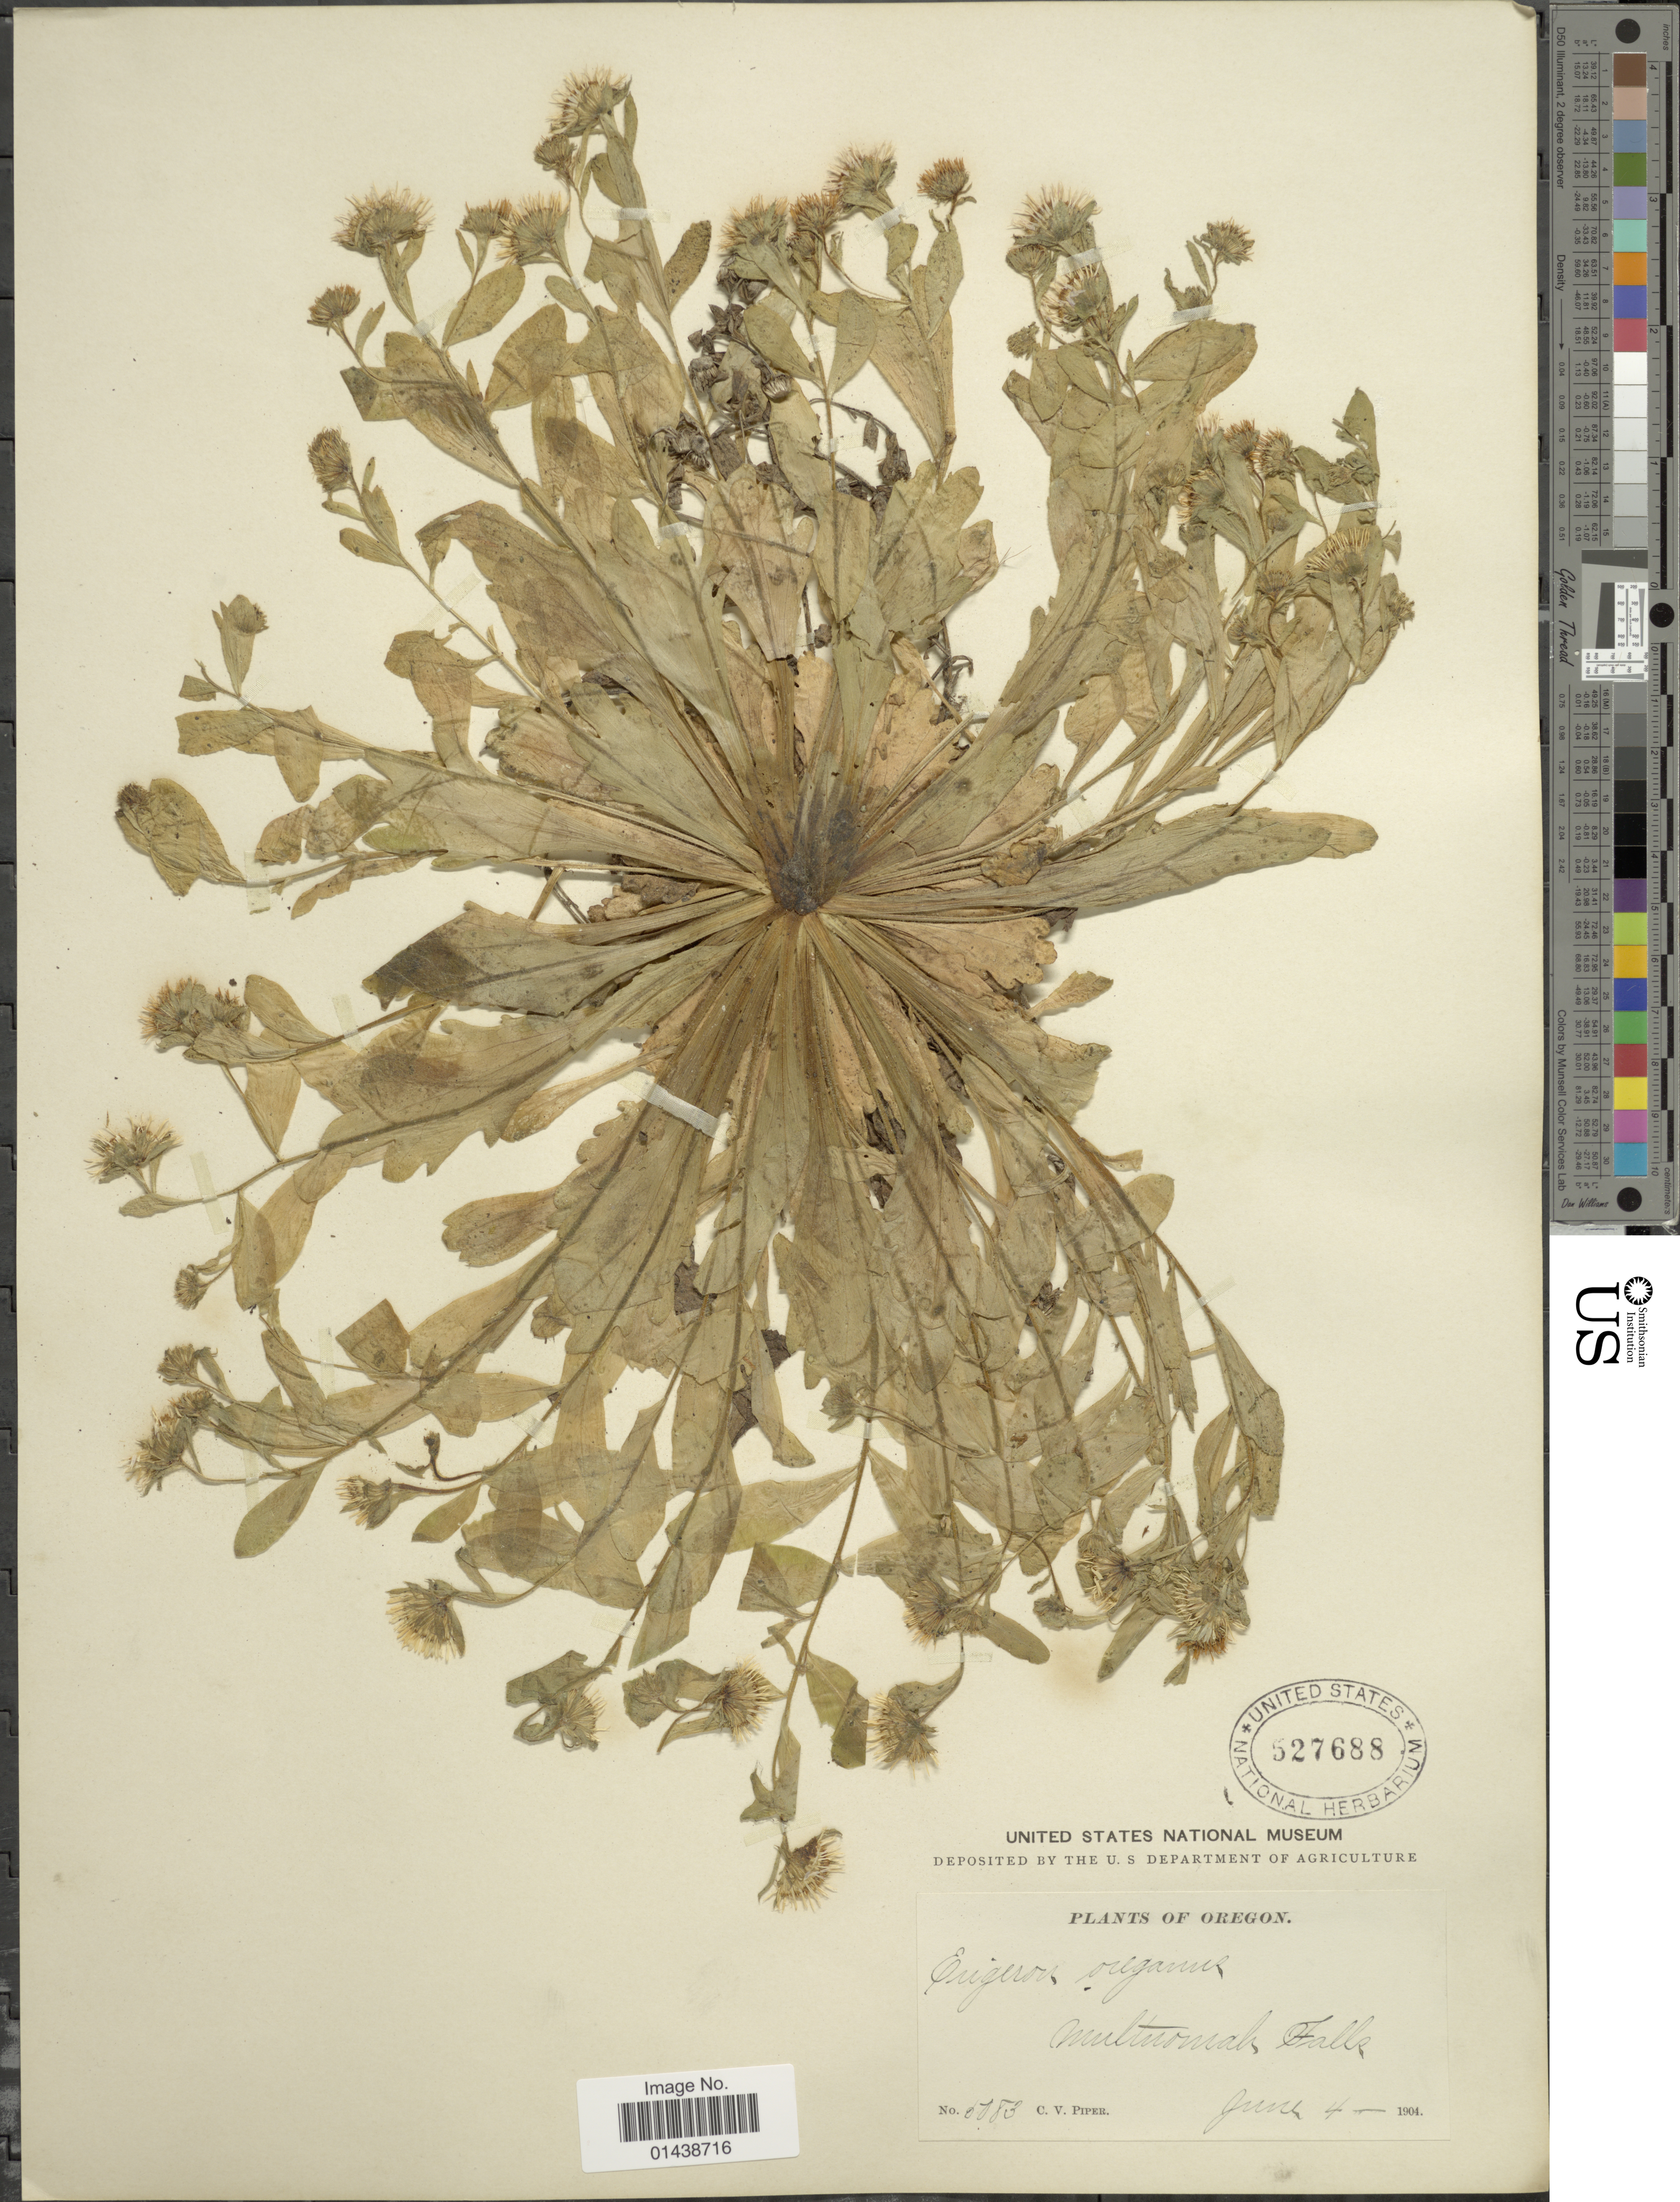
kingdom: Plantae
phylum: Tracheophyta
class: Magnoliopsida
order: Asterales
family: Asteraceae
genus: Erigeron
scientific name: Erigeron oreganus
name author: A. Gray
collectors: C. V. Piper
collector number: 6083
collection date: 1904-06-04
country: United States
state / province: Oregon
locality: Multnomah Falls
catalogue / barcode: US 527688